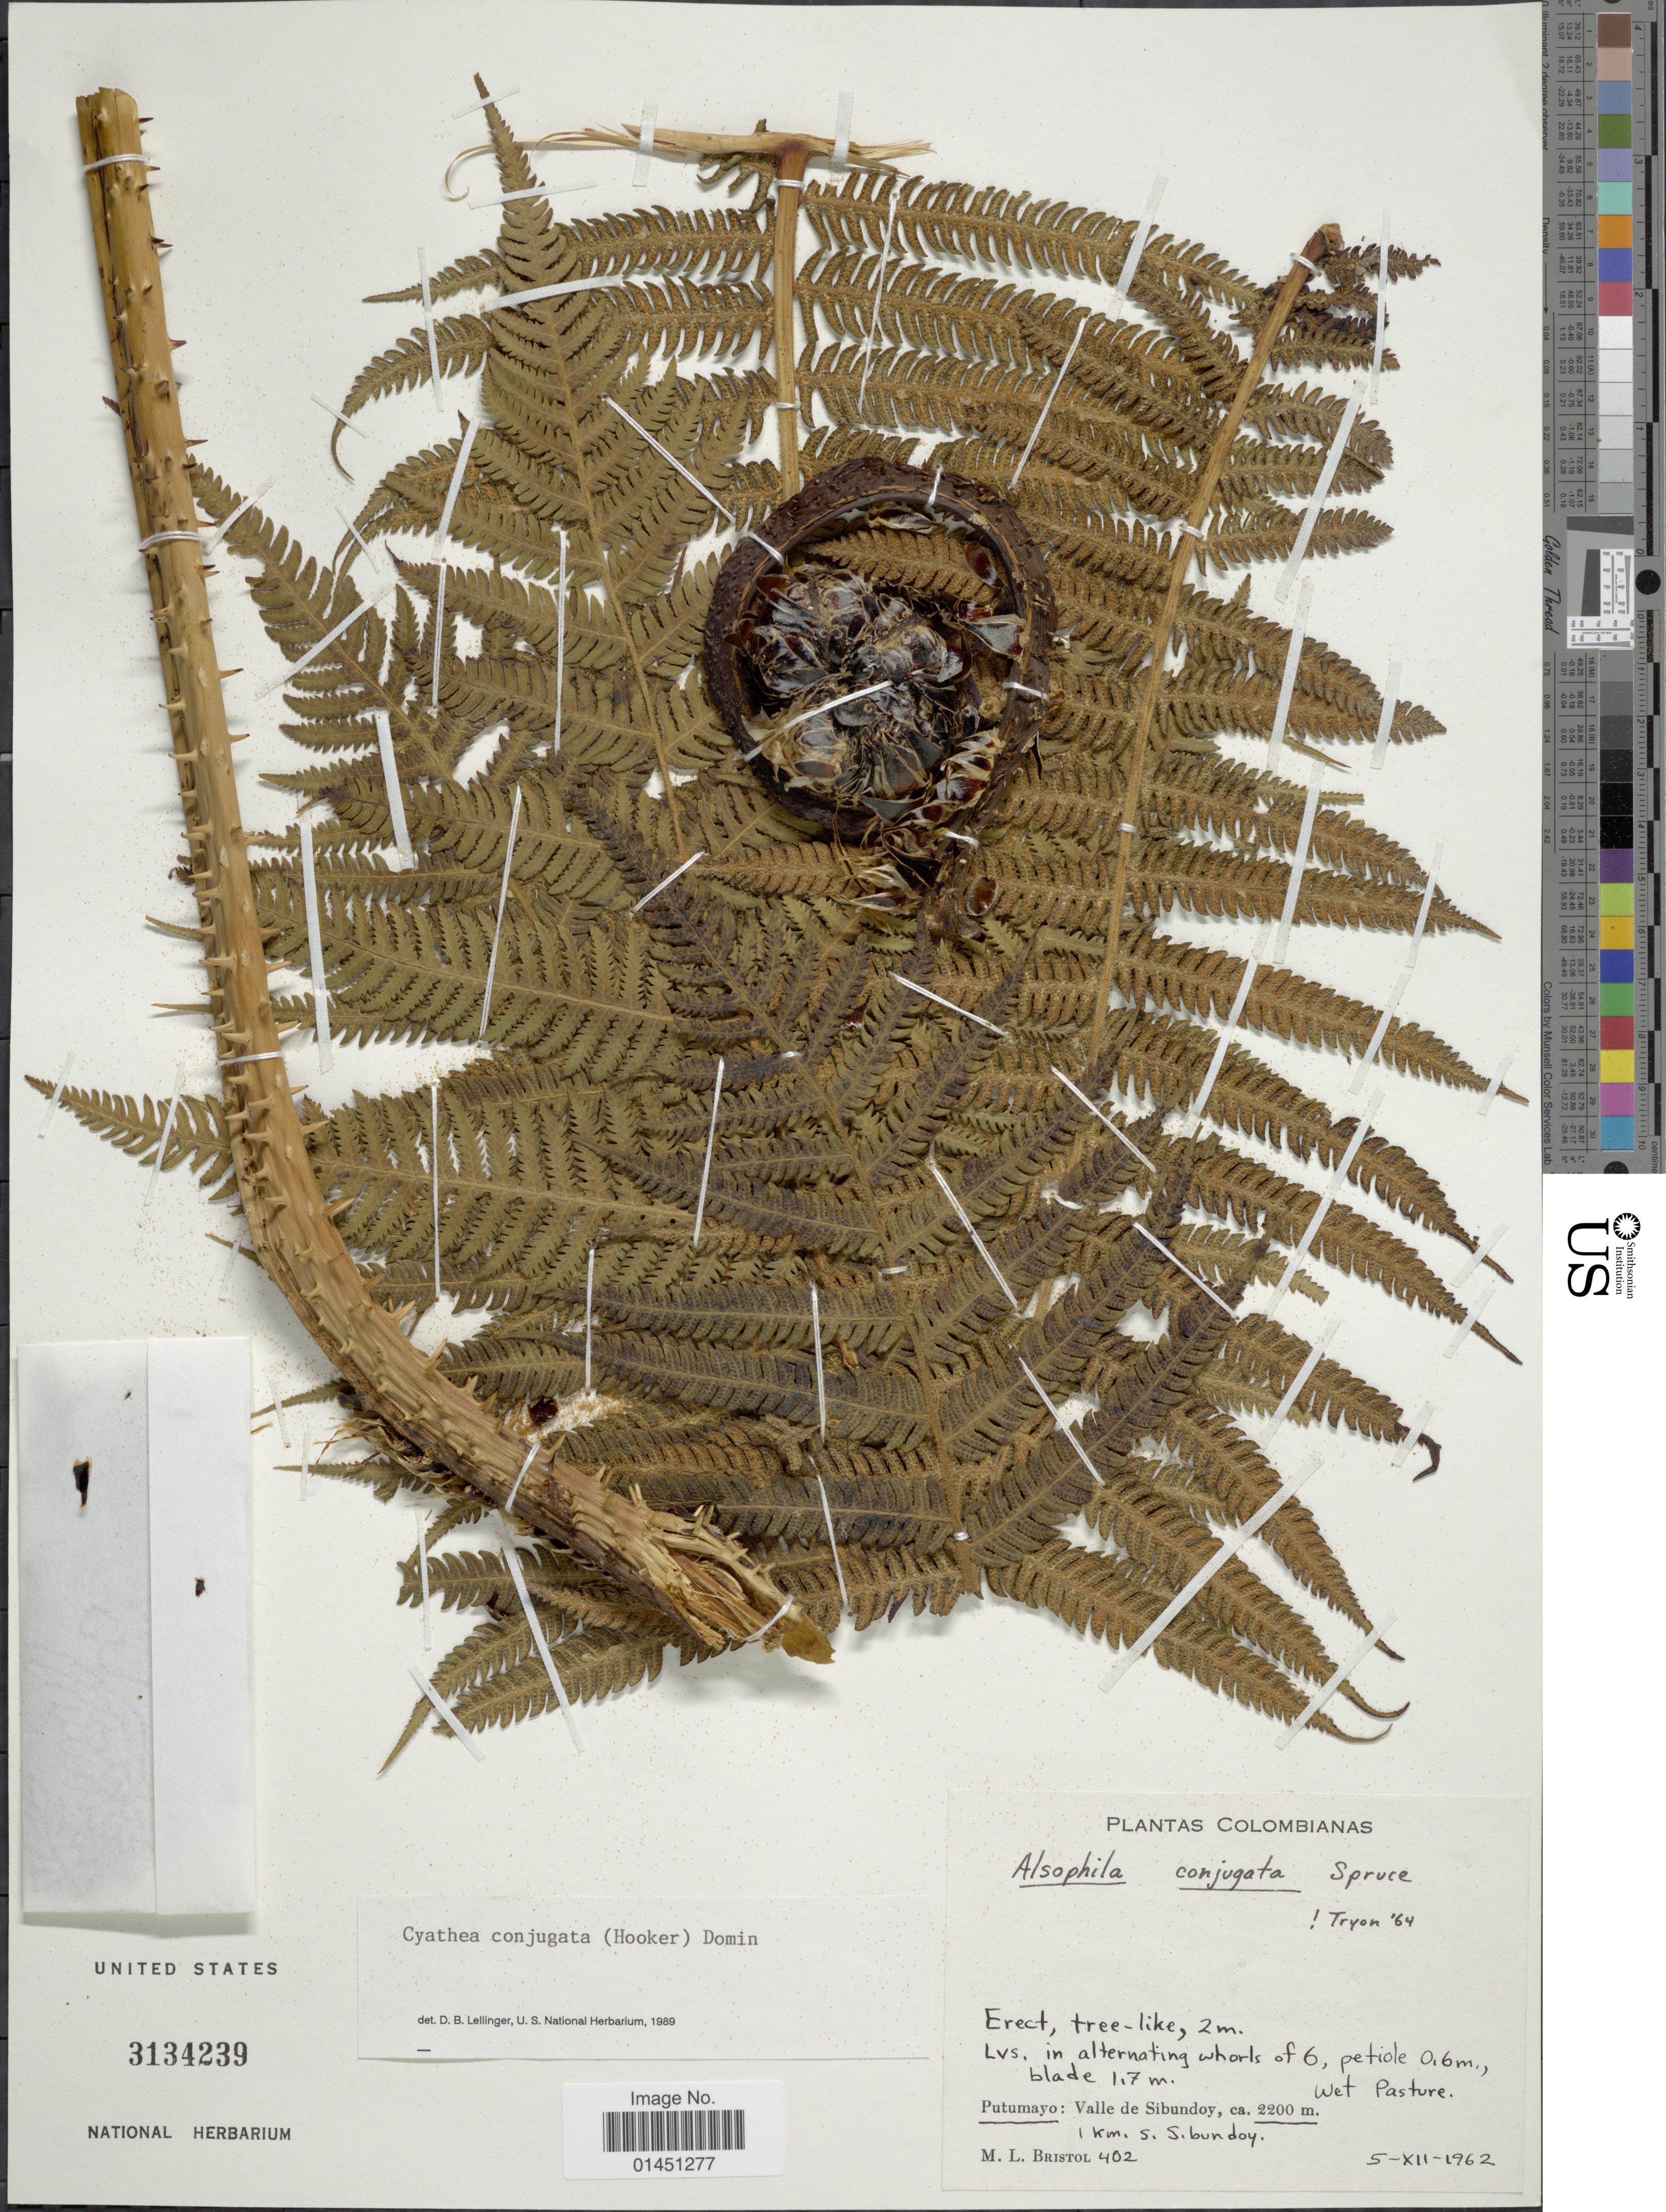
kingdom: Plantae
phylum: Tracheophyta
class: Polypodiopsida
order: Cyatheales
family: Cyatheaceae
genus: Cyathea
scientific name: Cyathea conjugata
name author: (Hook.) Domin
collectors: M. L. Bristol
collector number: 402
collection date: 1962-12-05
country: Colombia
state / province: Putumayo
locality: Valle de Sibundoy, 1 km. S. Sibundoy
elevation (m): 2200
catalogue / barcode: US 3134239